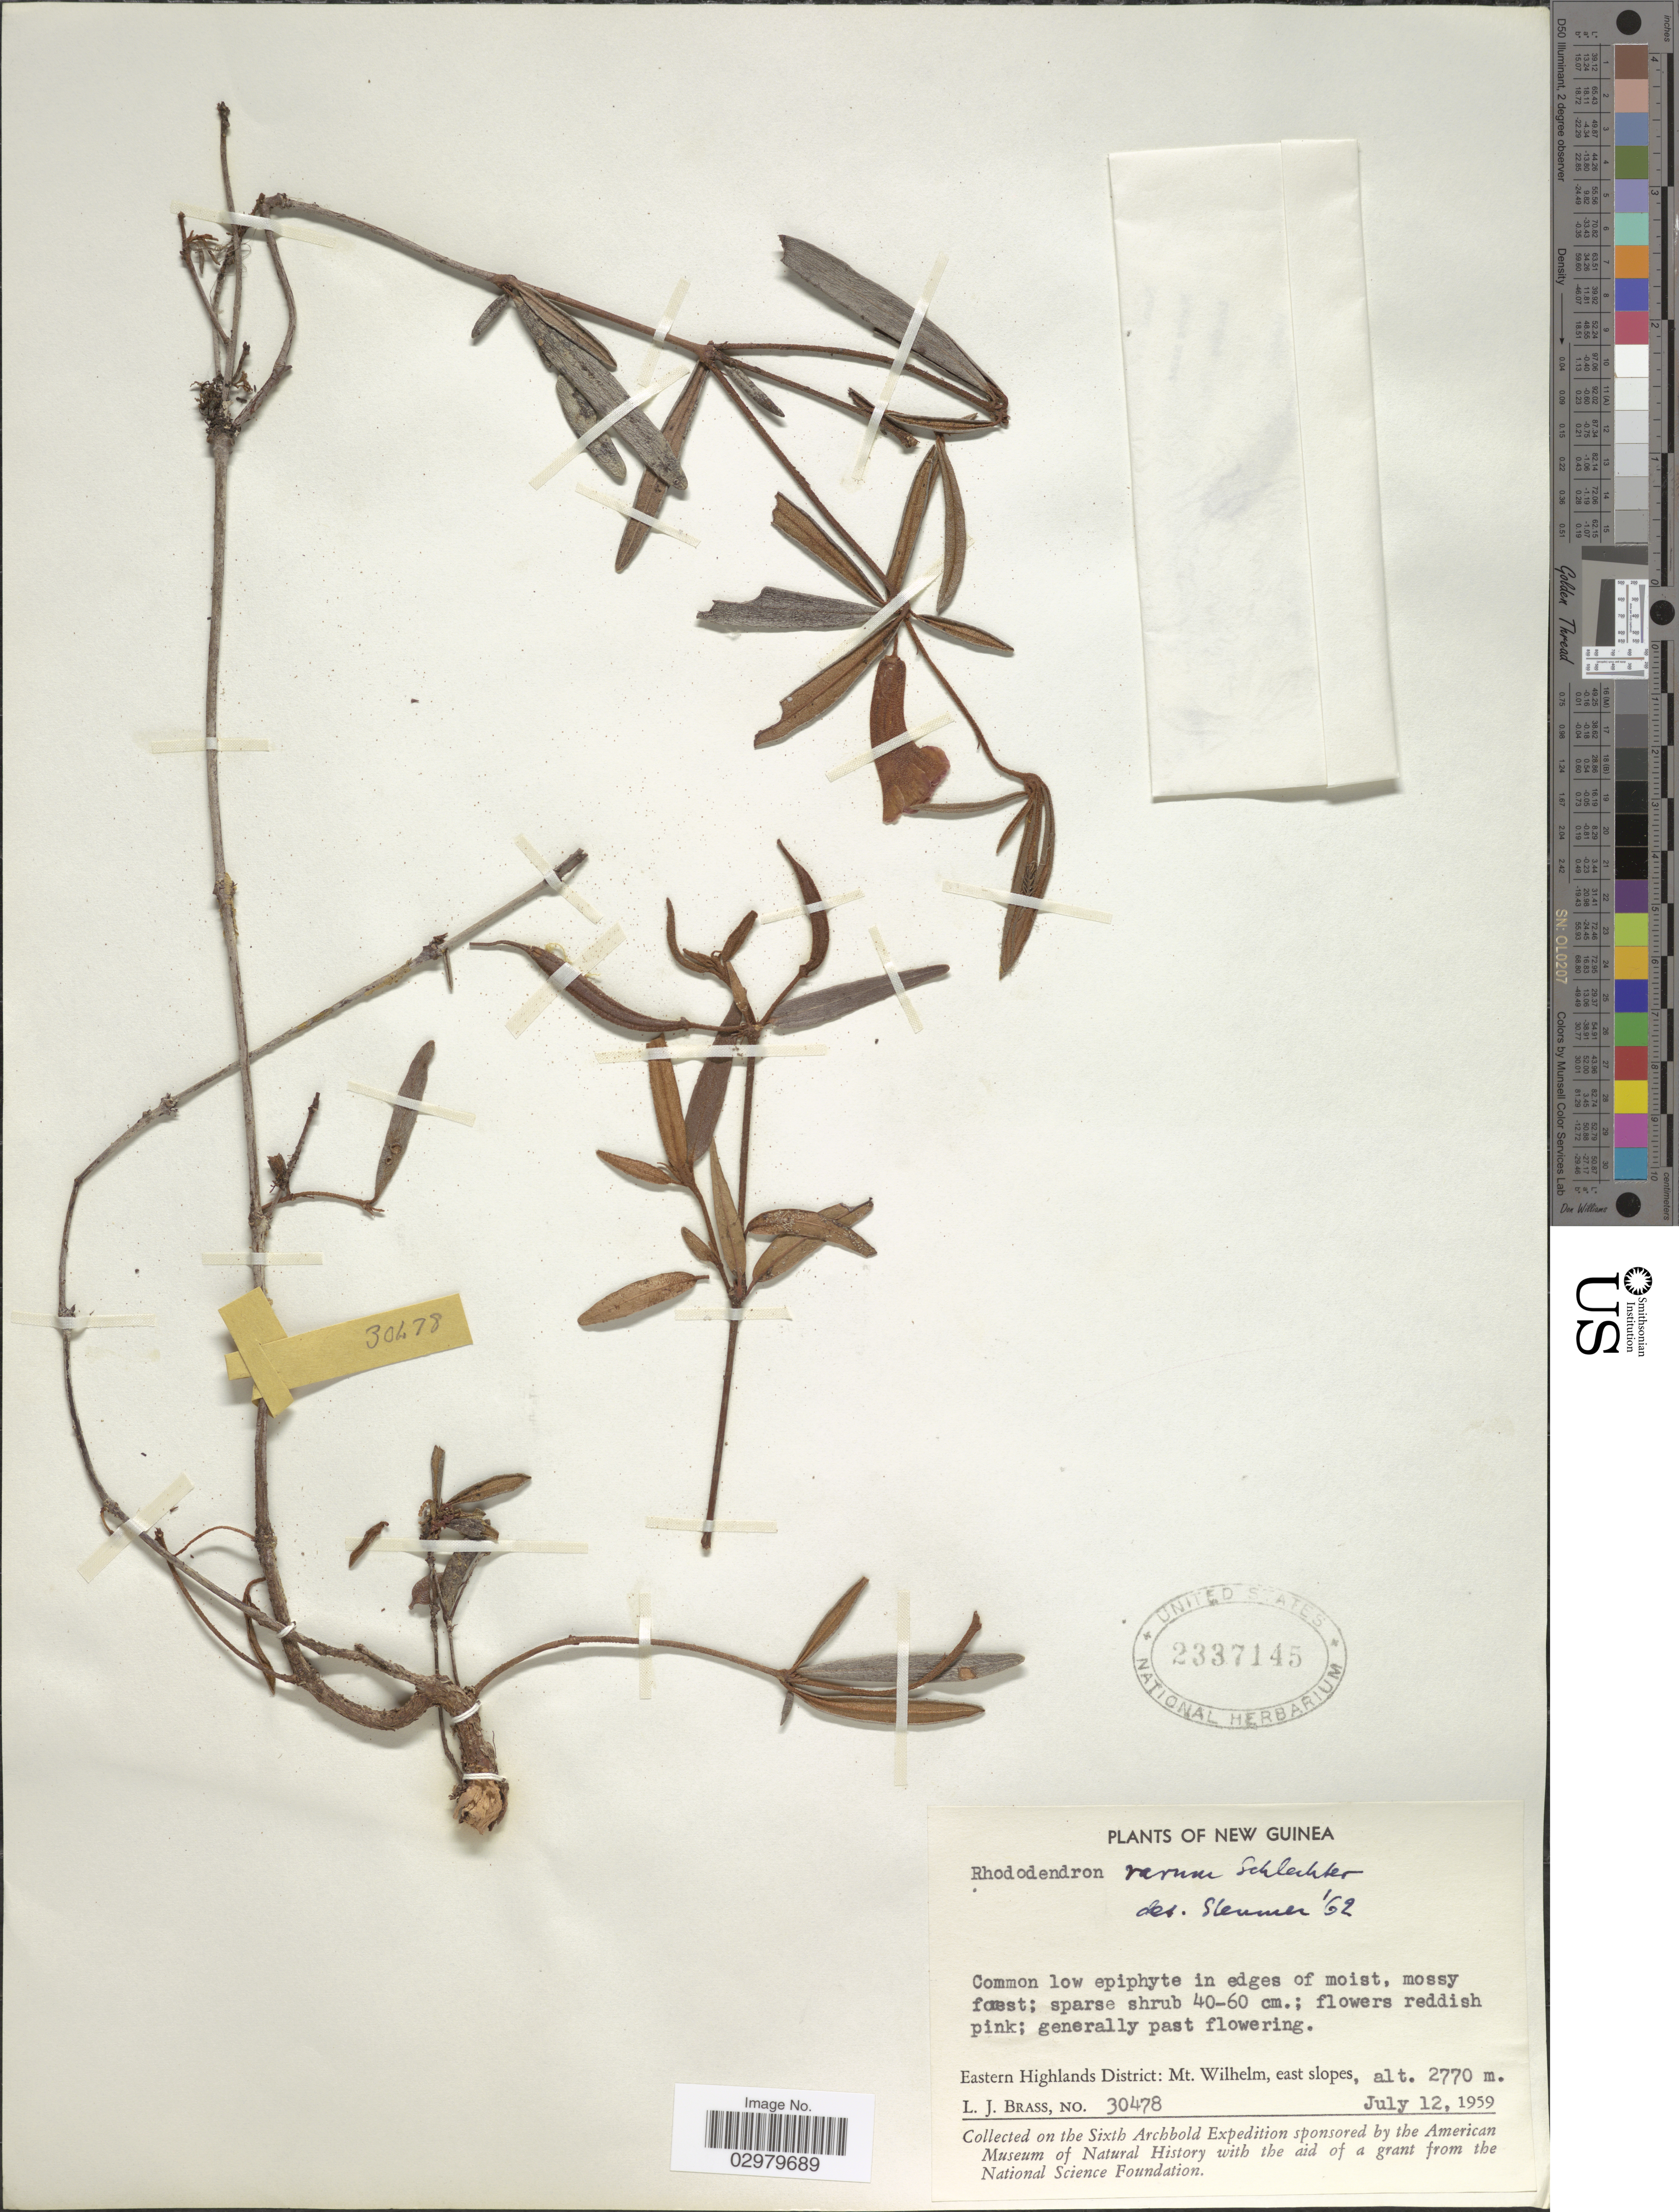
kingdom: Plantae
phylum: Tracheophyta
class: Magnoliopsida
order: Ericales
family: Ericaceae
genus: Rhododendron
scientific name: Rhododendron rarum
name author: Schltr.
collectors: L. J. Brass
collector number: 30478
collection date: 1959-07-12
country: Papua New Guinea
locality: New Guinea. Eastern Highlands District: Mt. Wilhelm, east slopes.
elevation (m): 2770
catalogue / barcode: US 2337145